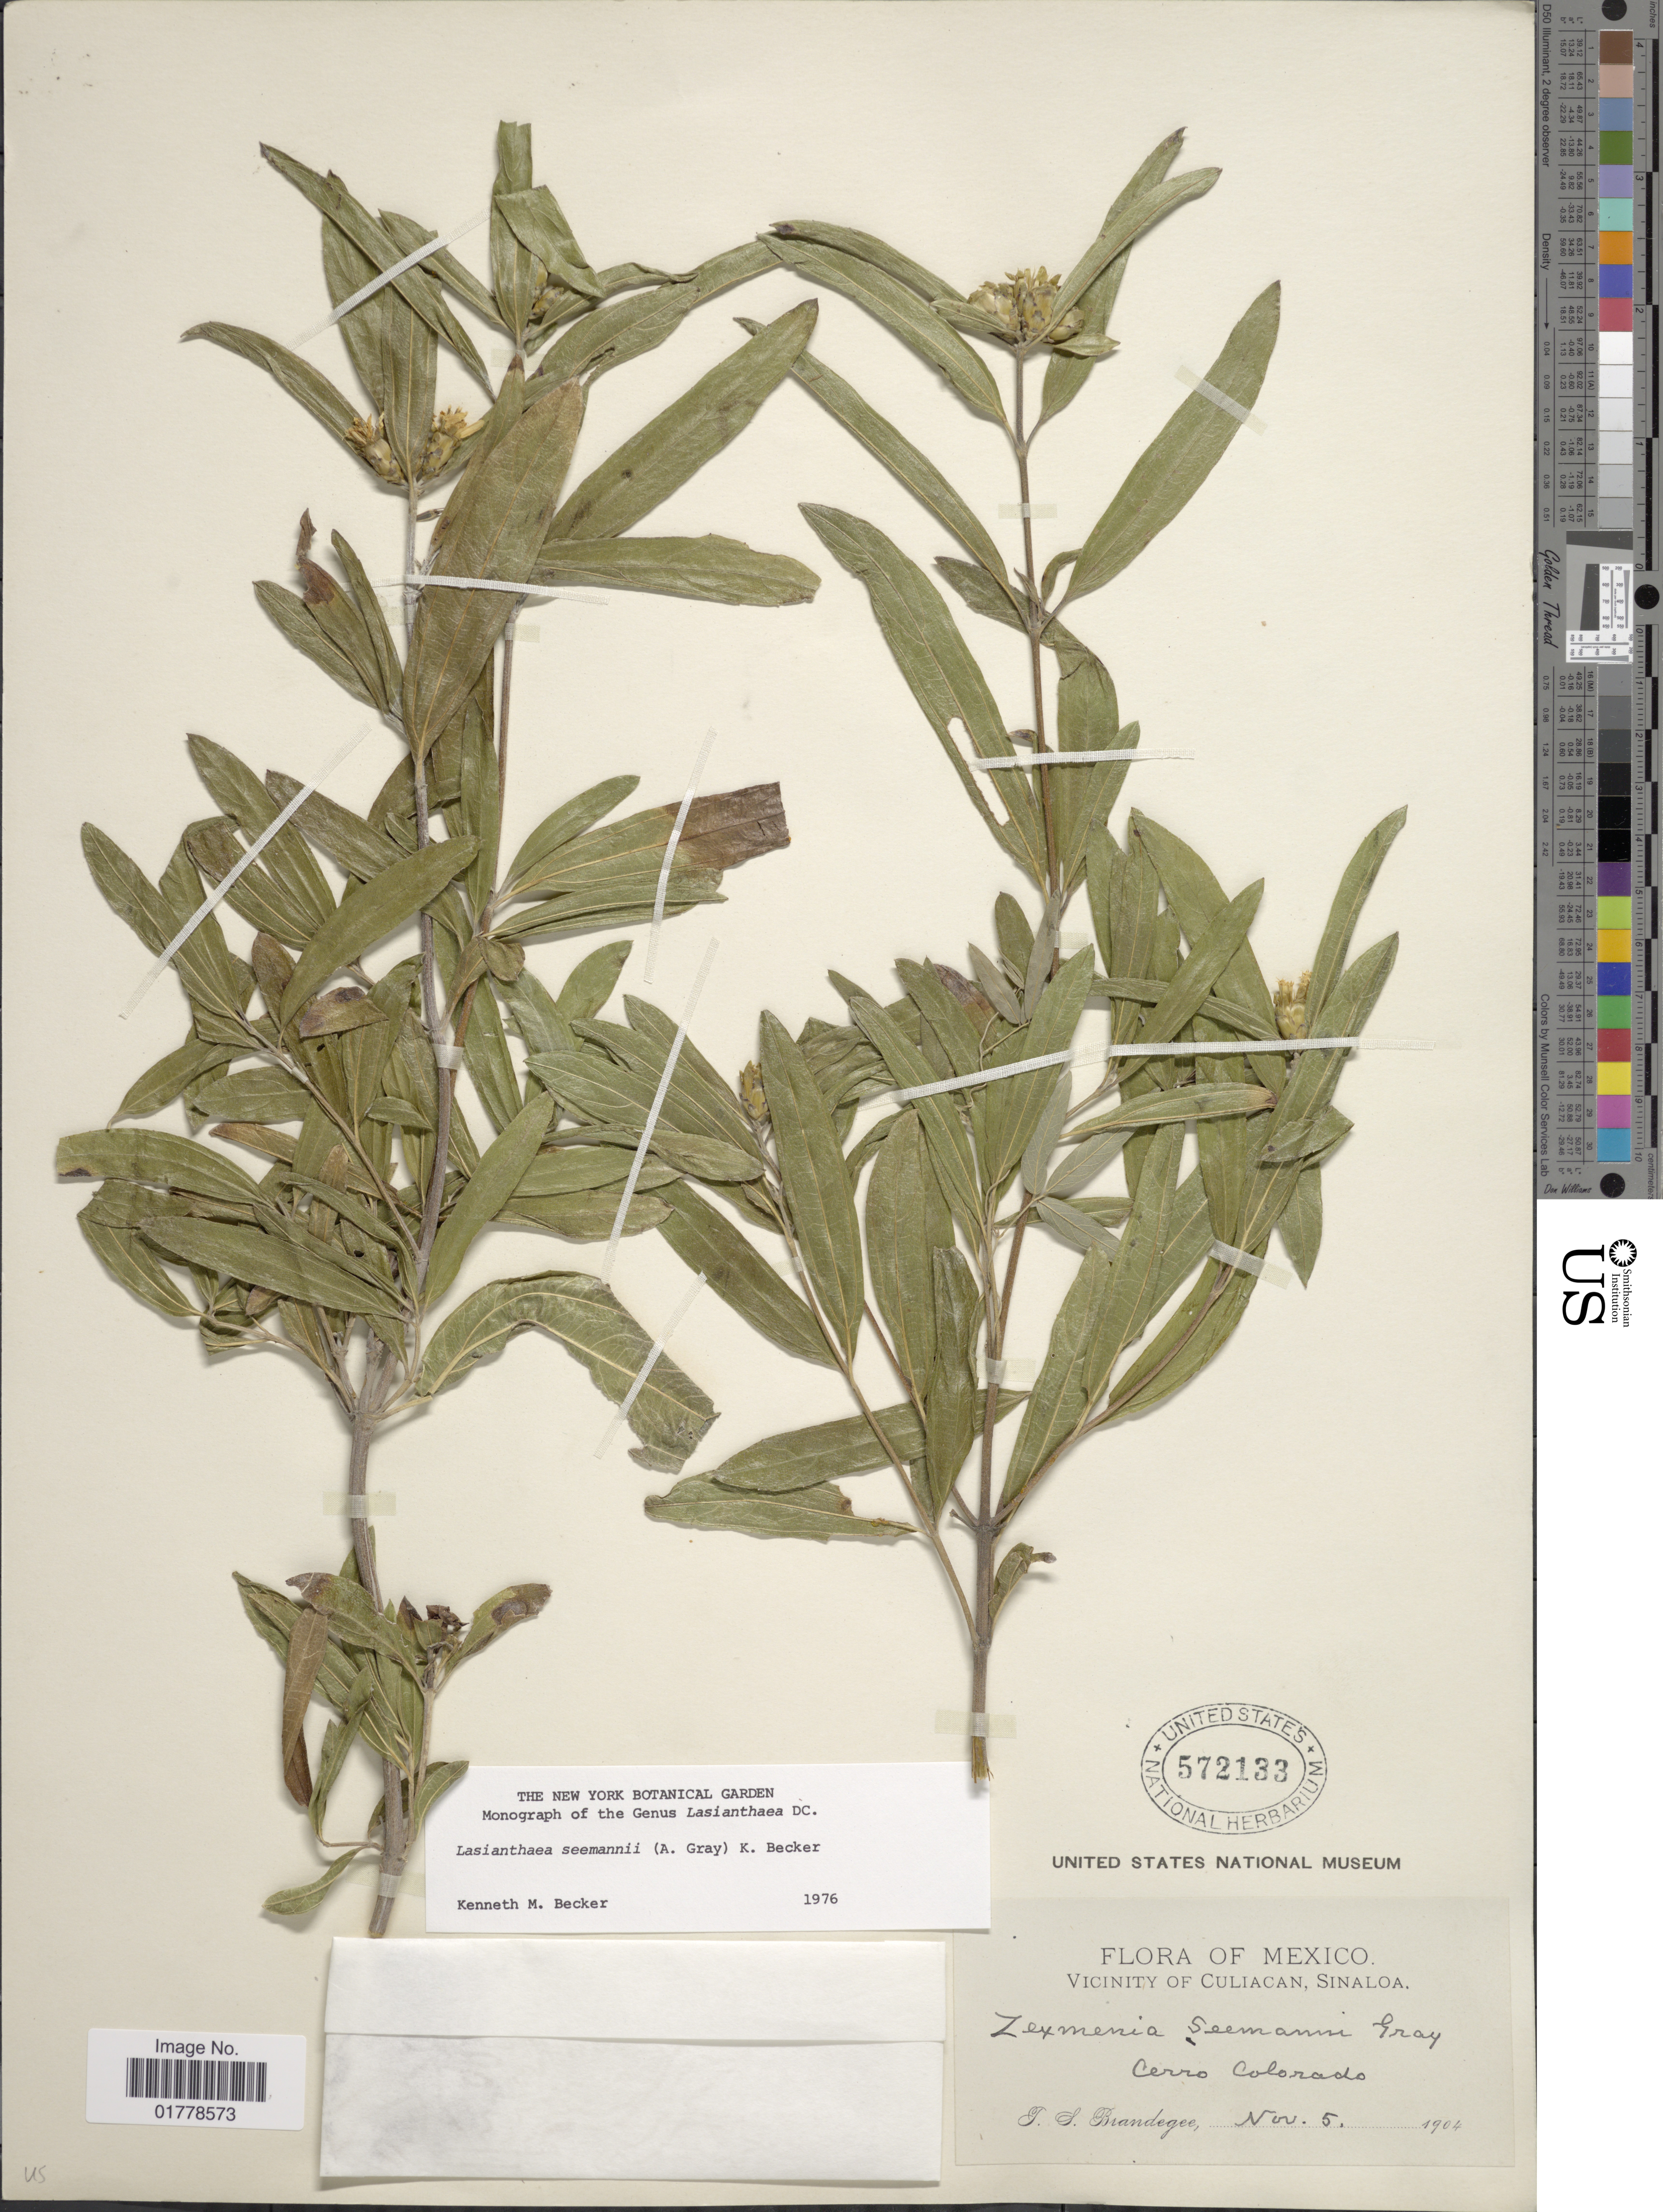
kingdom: Plantae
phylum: Tracheophyta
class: Magnoliopsida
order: Asterales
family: Asteraceae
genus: Lasianthaea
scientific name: Lasianthaea seemannii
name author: (A. Gray) K.M. Becker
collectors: J. S. Brandegee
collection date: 1904-11-05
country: Mexico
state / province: Sinaloa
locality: Vicinity of Culiacan, Sinaloa. Cerro Colorado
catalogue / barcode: US 572133